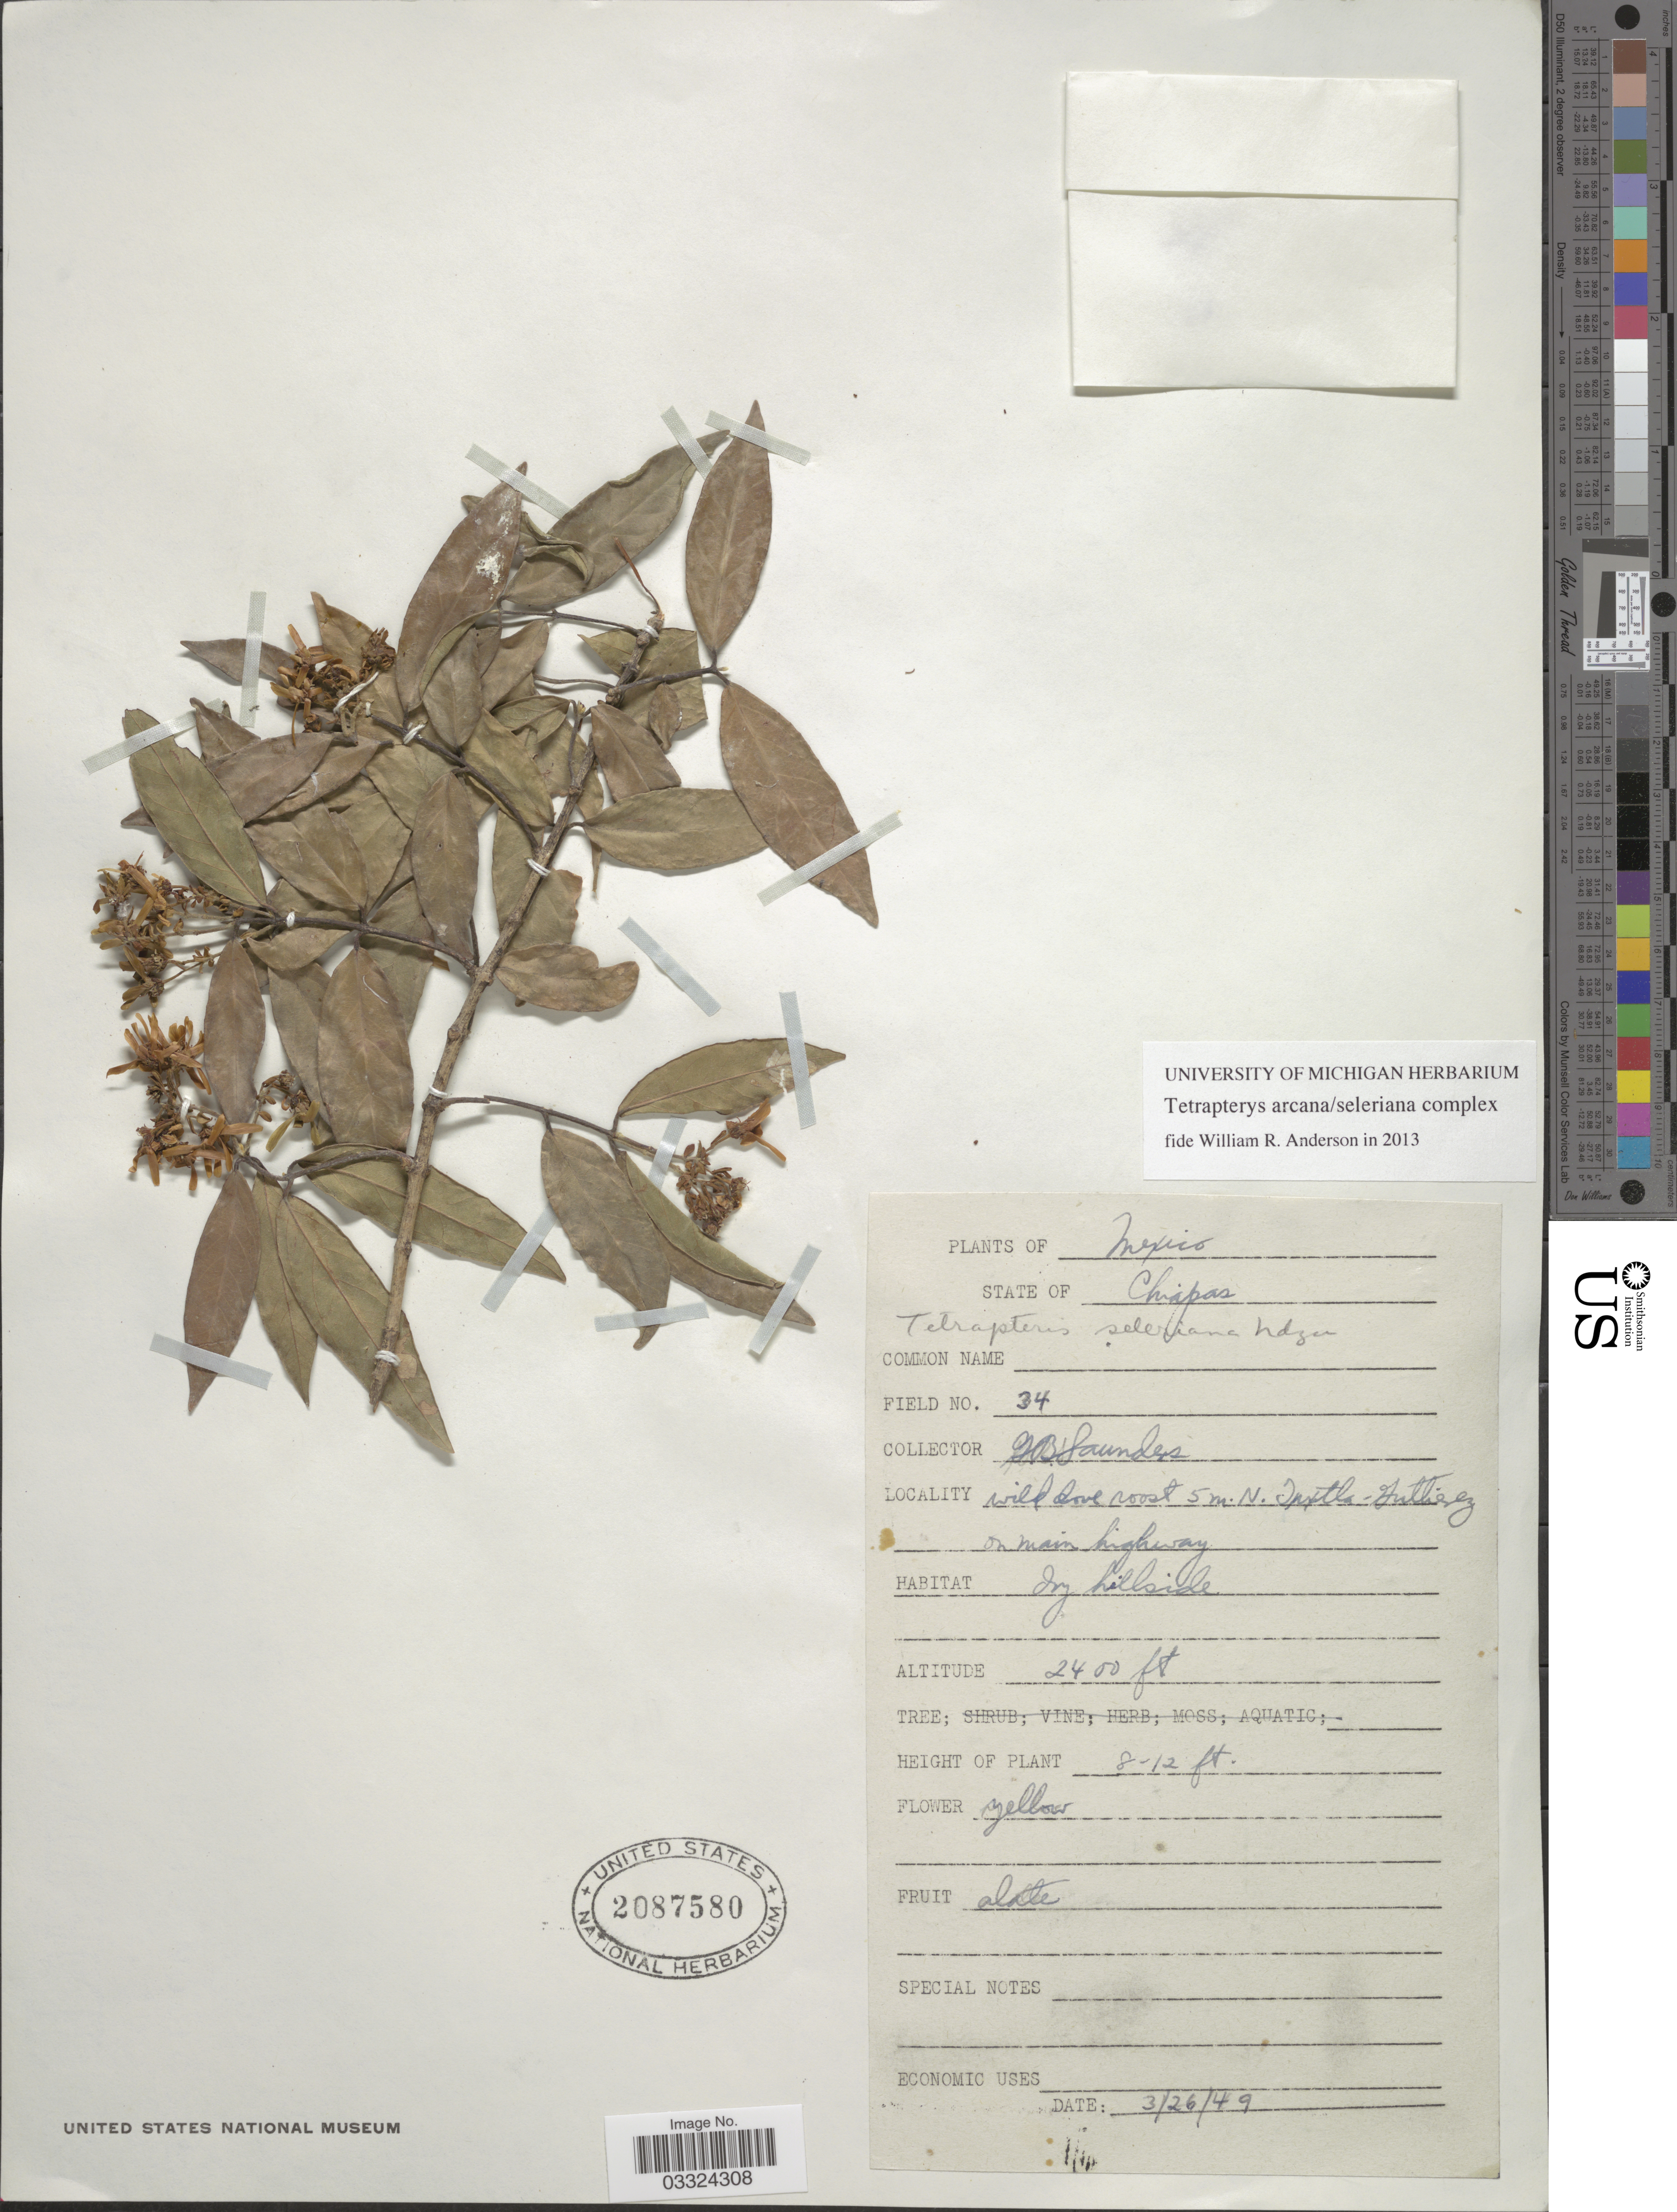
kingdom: Plantae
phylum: Tracheophyta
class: Magnoliopsida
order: Malpighiales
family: Malpighiaceae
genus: Glicophyllum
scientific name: Glicophyllum arcanum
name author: (C.V. Morton) R.F. Almeida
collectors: G. B. Saunders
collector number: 34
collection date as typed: Transcribed d/m/y: 26/3/49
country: Mexico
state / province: Chiapas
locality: Wild dove roost 5 m. N. Tuxtla-Gutierrez on main highway.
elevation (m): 732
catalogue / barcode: US 2087580